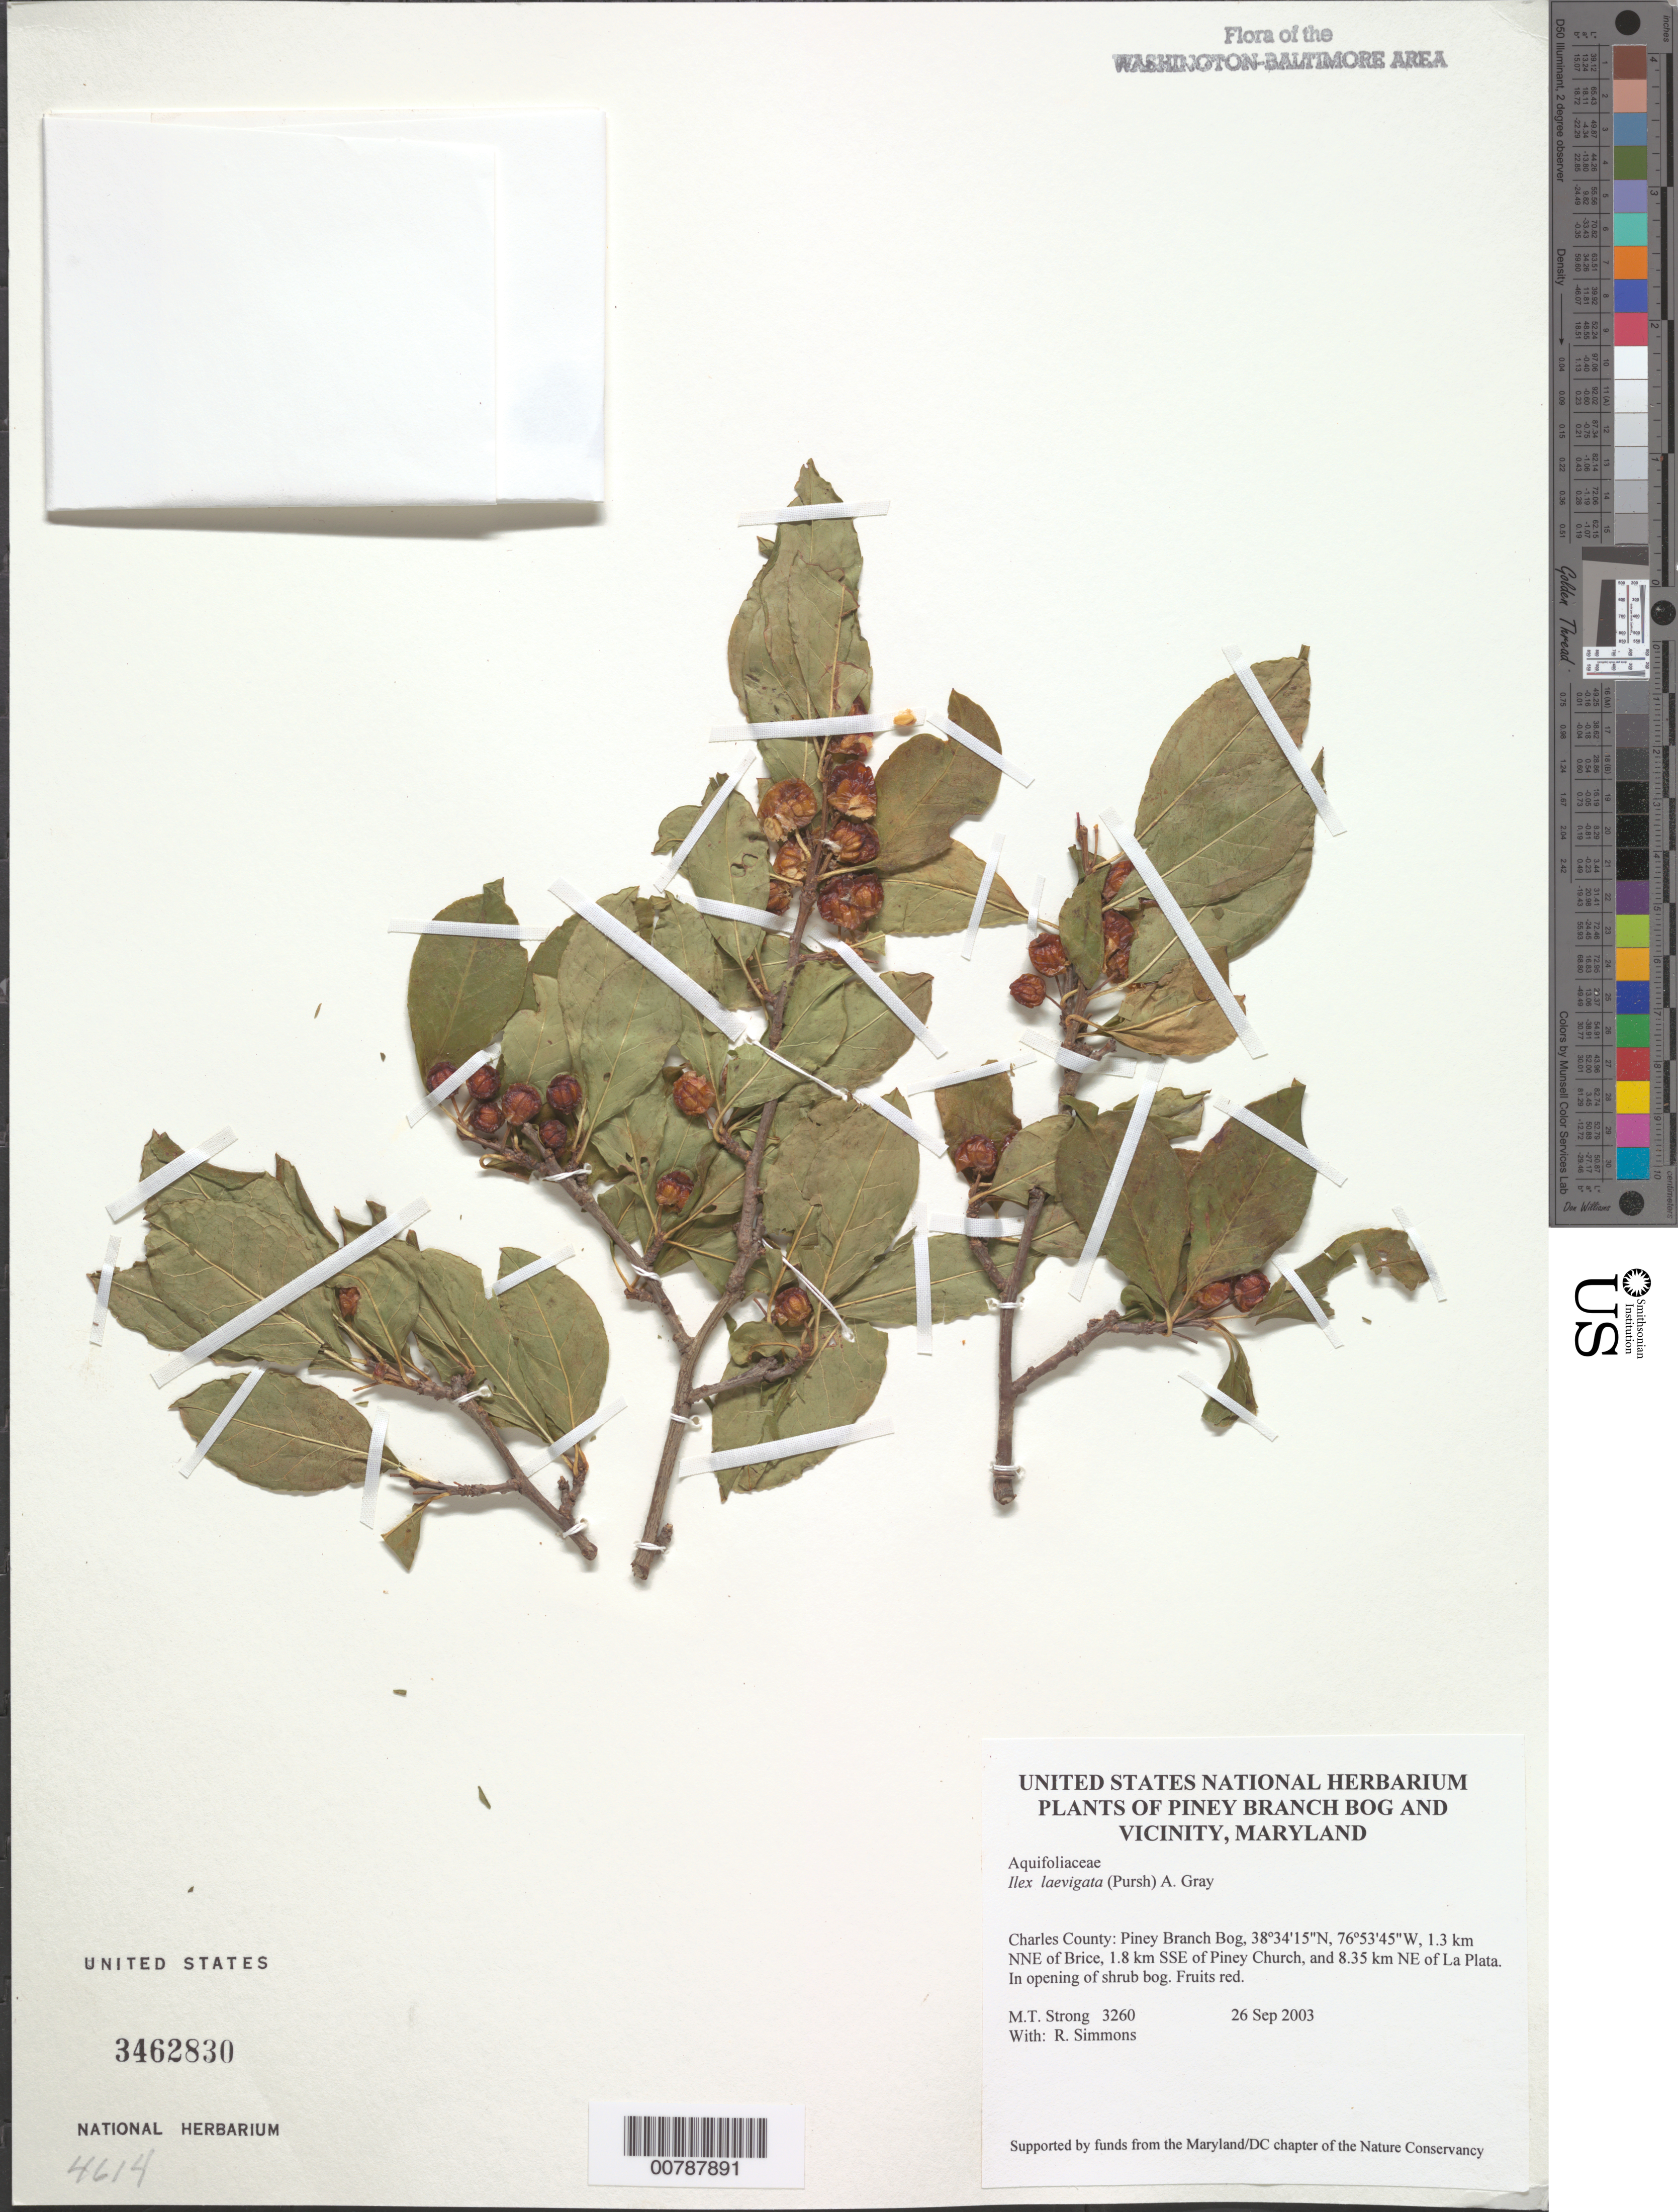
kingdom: Plantae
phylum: Tracheophyta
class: Magnoliopsida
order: Aquifoliales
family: Aquifoliaceae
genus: Ilex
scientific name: Ilex laevigata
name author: (Pursh) A. Gray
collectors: M. T. Strong & R. H. Simmons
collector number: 3260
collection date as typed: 26 Sep 2003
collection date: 2003-09-26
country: United States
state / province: Maryland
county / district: Charles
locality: Piney Branch Bog, 1.3 km NNE of Brice, 1.8 km SSE of Piney Church, and 8.35 km NE of La Plata.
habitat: In opening of shrub bog.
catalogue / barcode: US 3462830